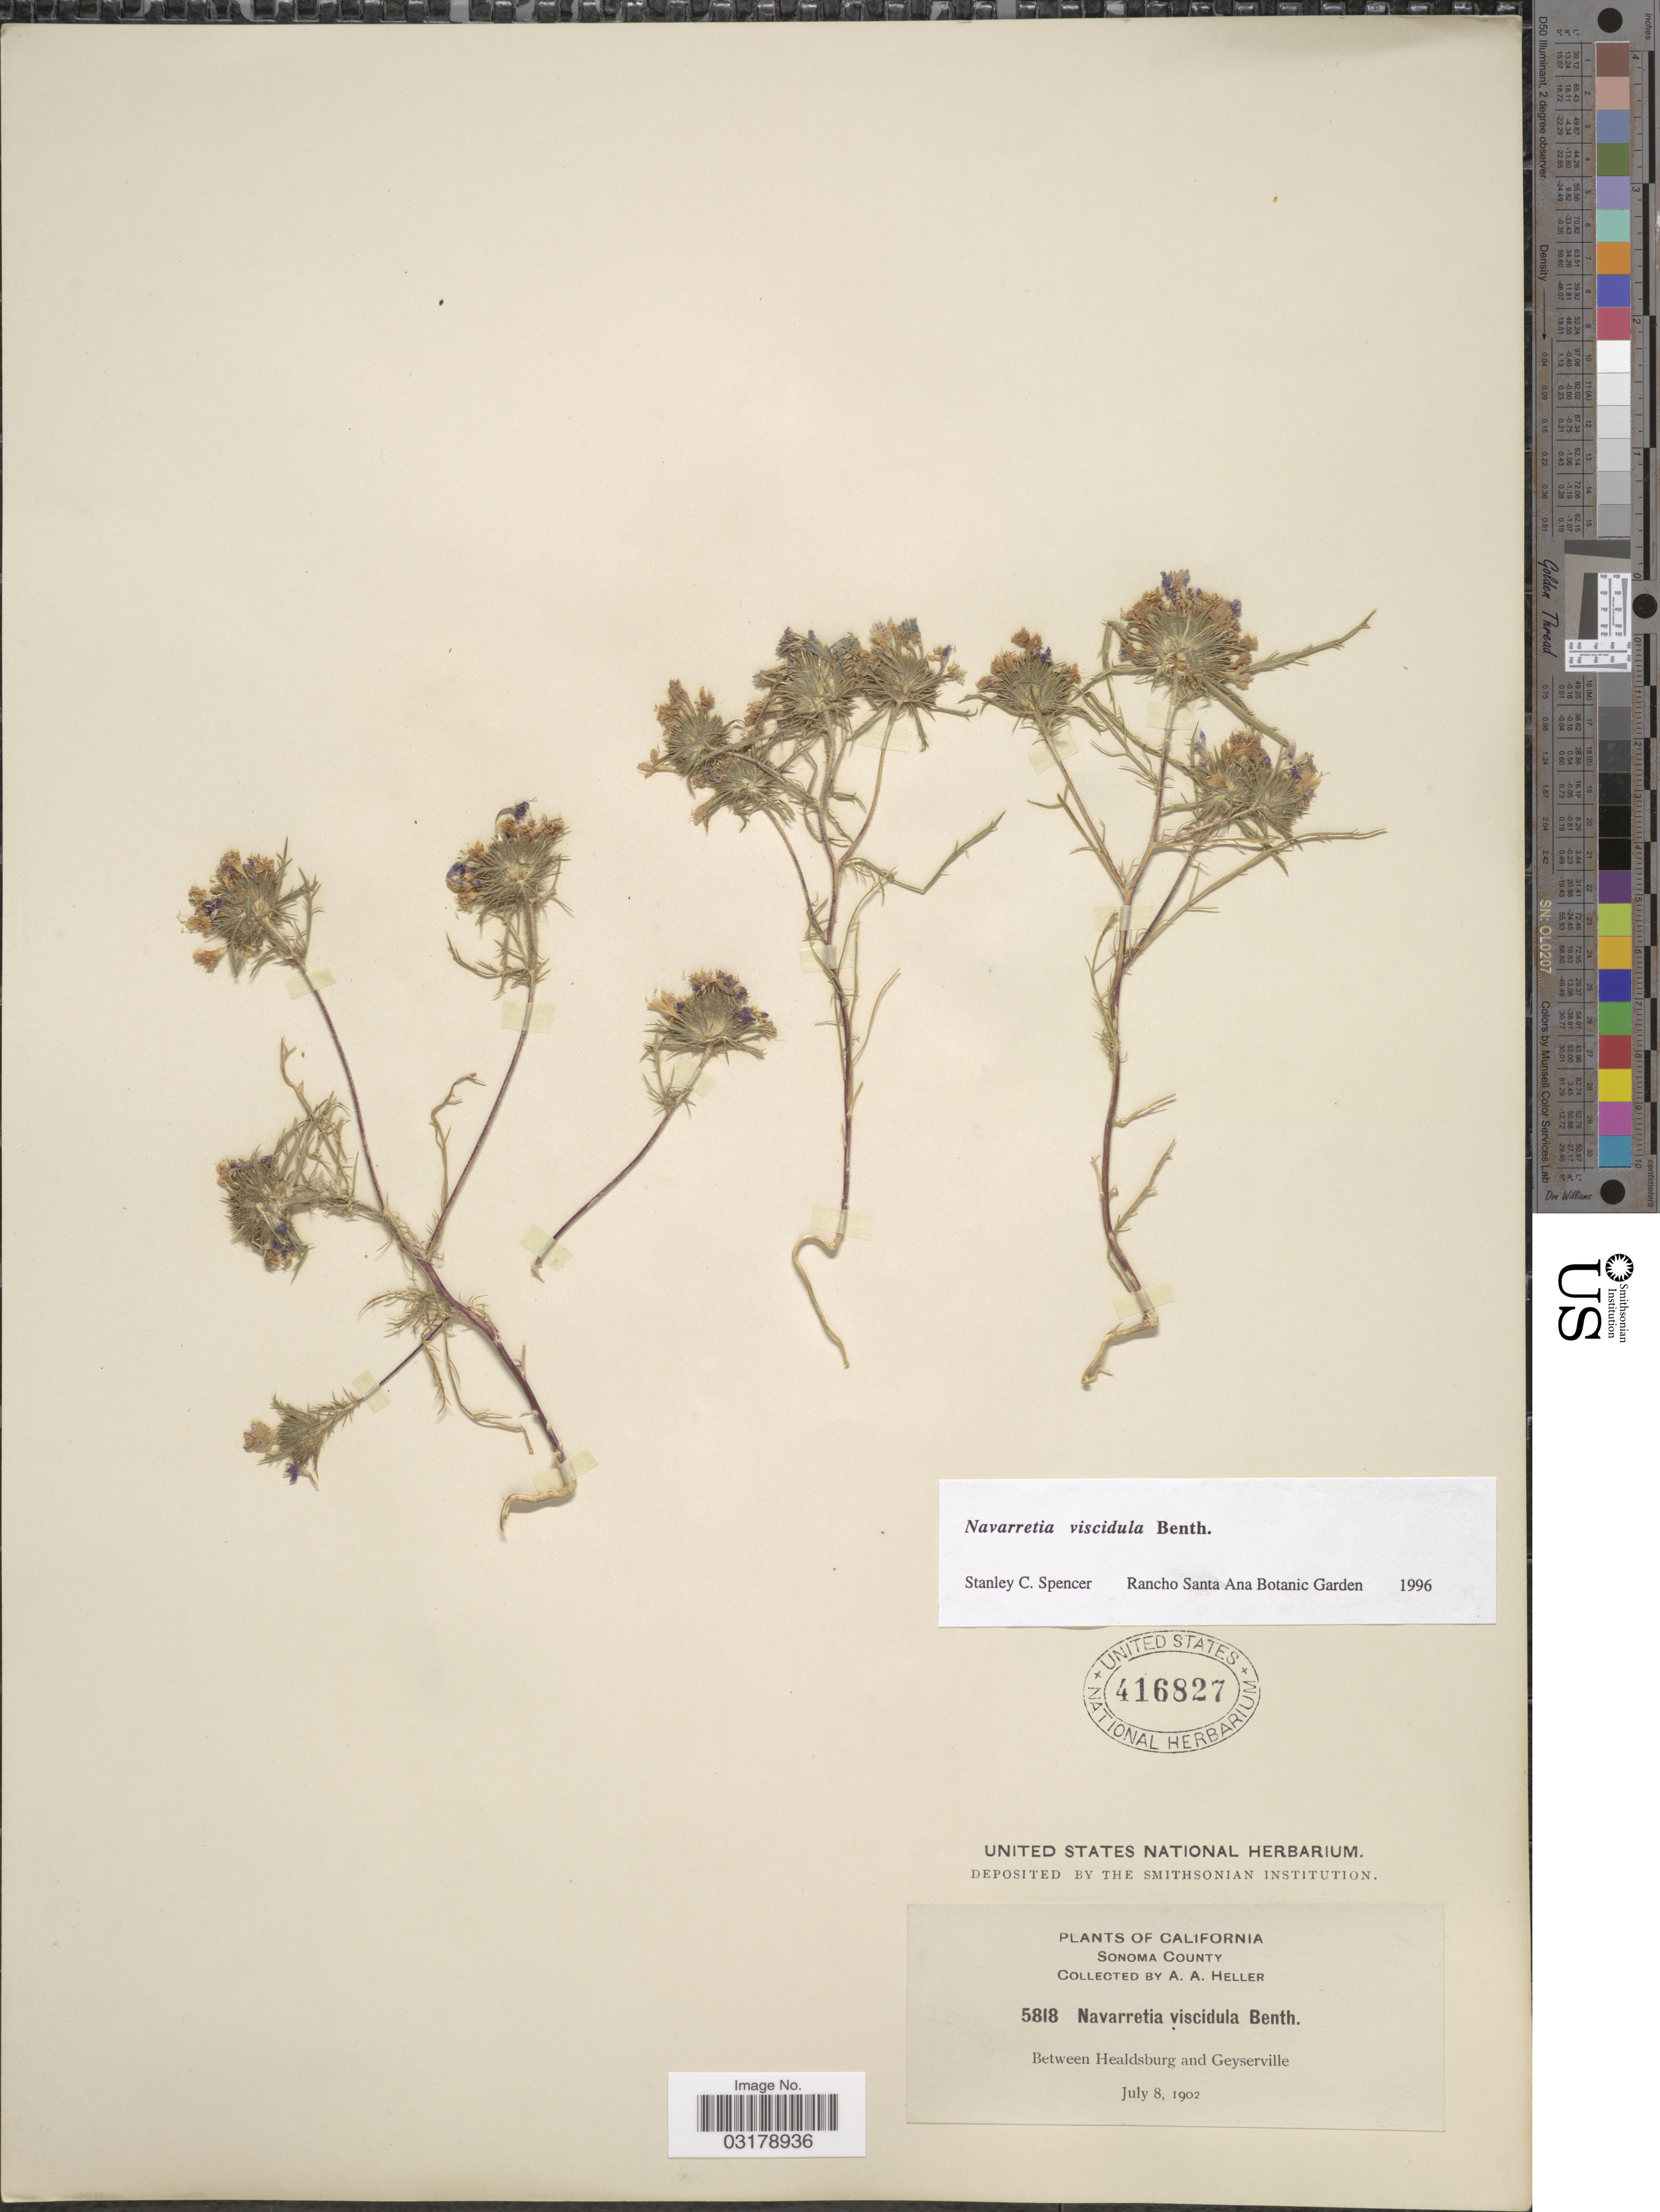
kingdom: Plantae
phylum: Tracheophyta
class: Magnoliopsida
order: Ericales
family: Polemoniaceae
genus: Navarretia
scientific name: Navarretia viscidula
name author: Benth.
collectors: A. A. Heller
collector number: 5818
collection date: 1902-07-08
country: United States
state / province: California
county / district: Sonoma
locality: Sonoma County. Between Healdsburg and Geyserville.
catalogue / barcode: US 416827